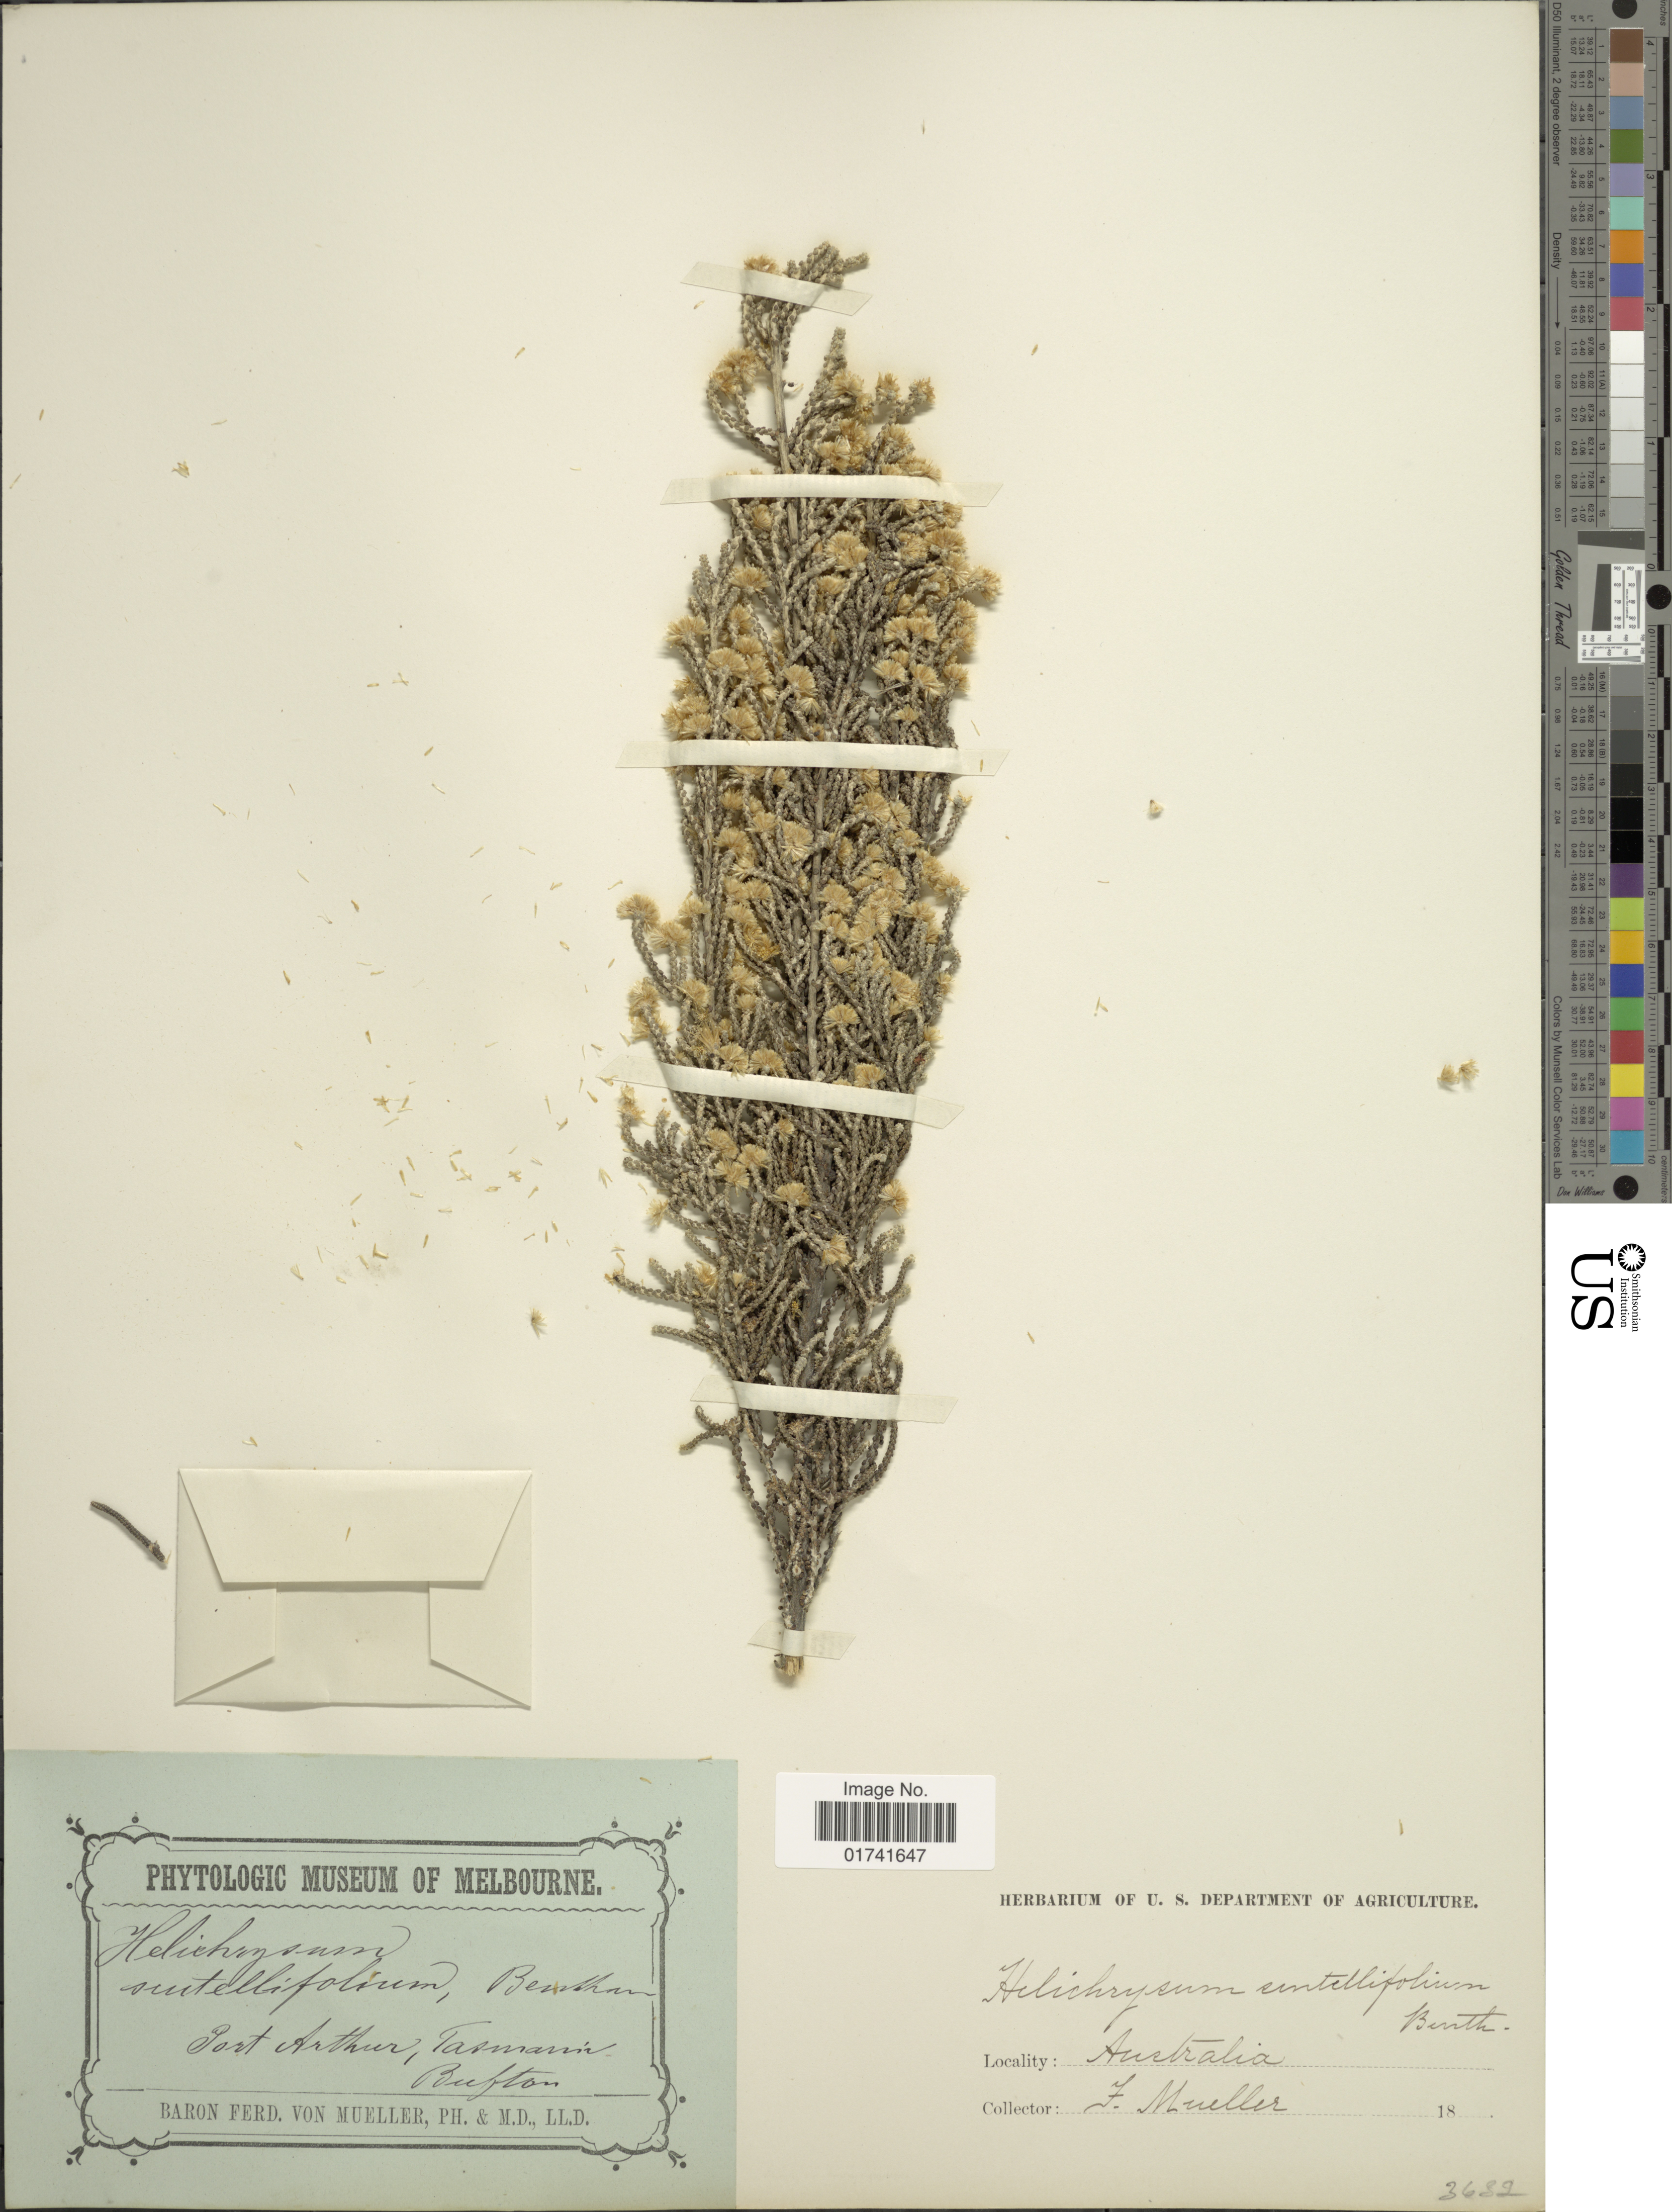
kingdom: Plantae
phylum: Tracheophyta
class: Magnoliopsida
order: Asterales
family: Asteraceae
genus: Ozothamnus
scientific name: Ozothamnus scutellifolius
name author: Hook. f.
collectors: B. von Mueller & Bufton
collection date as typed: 18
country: Australia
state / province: Tasmania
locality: Port Arthur.